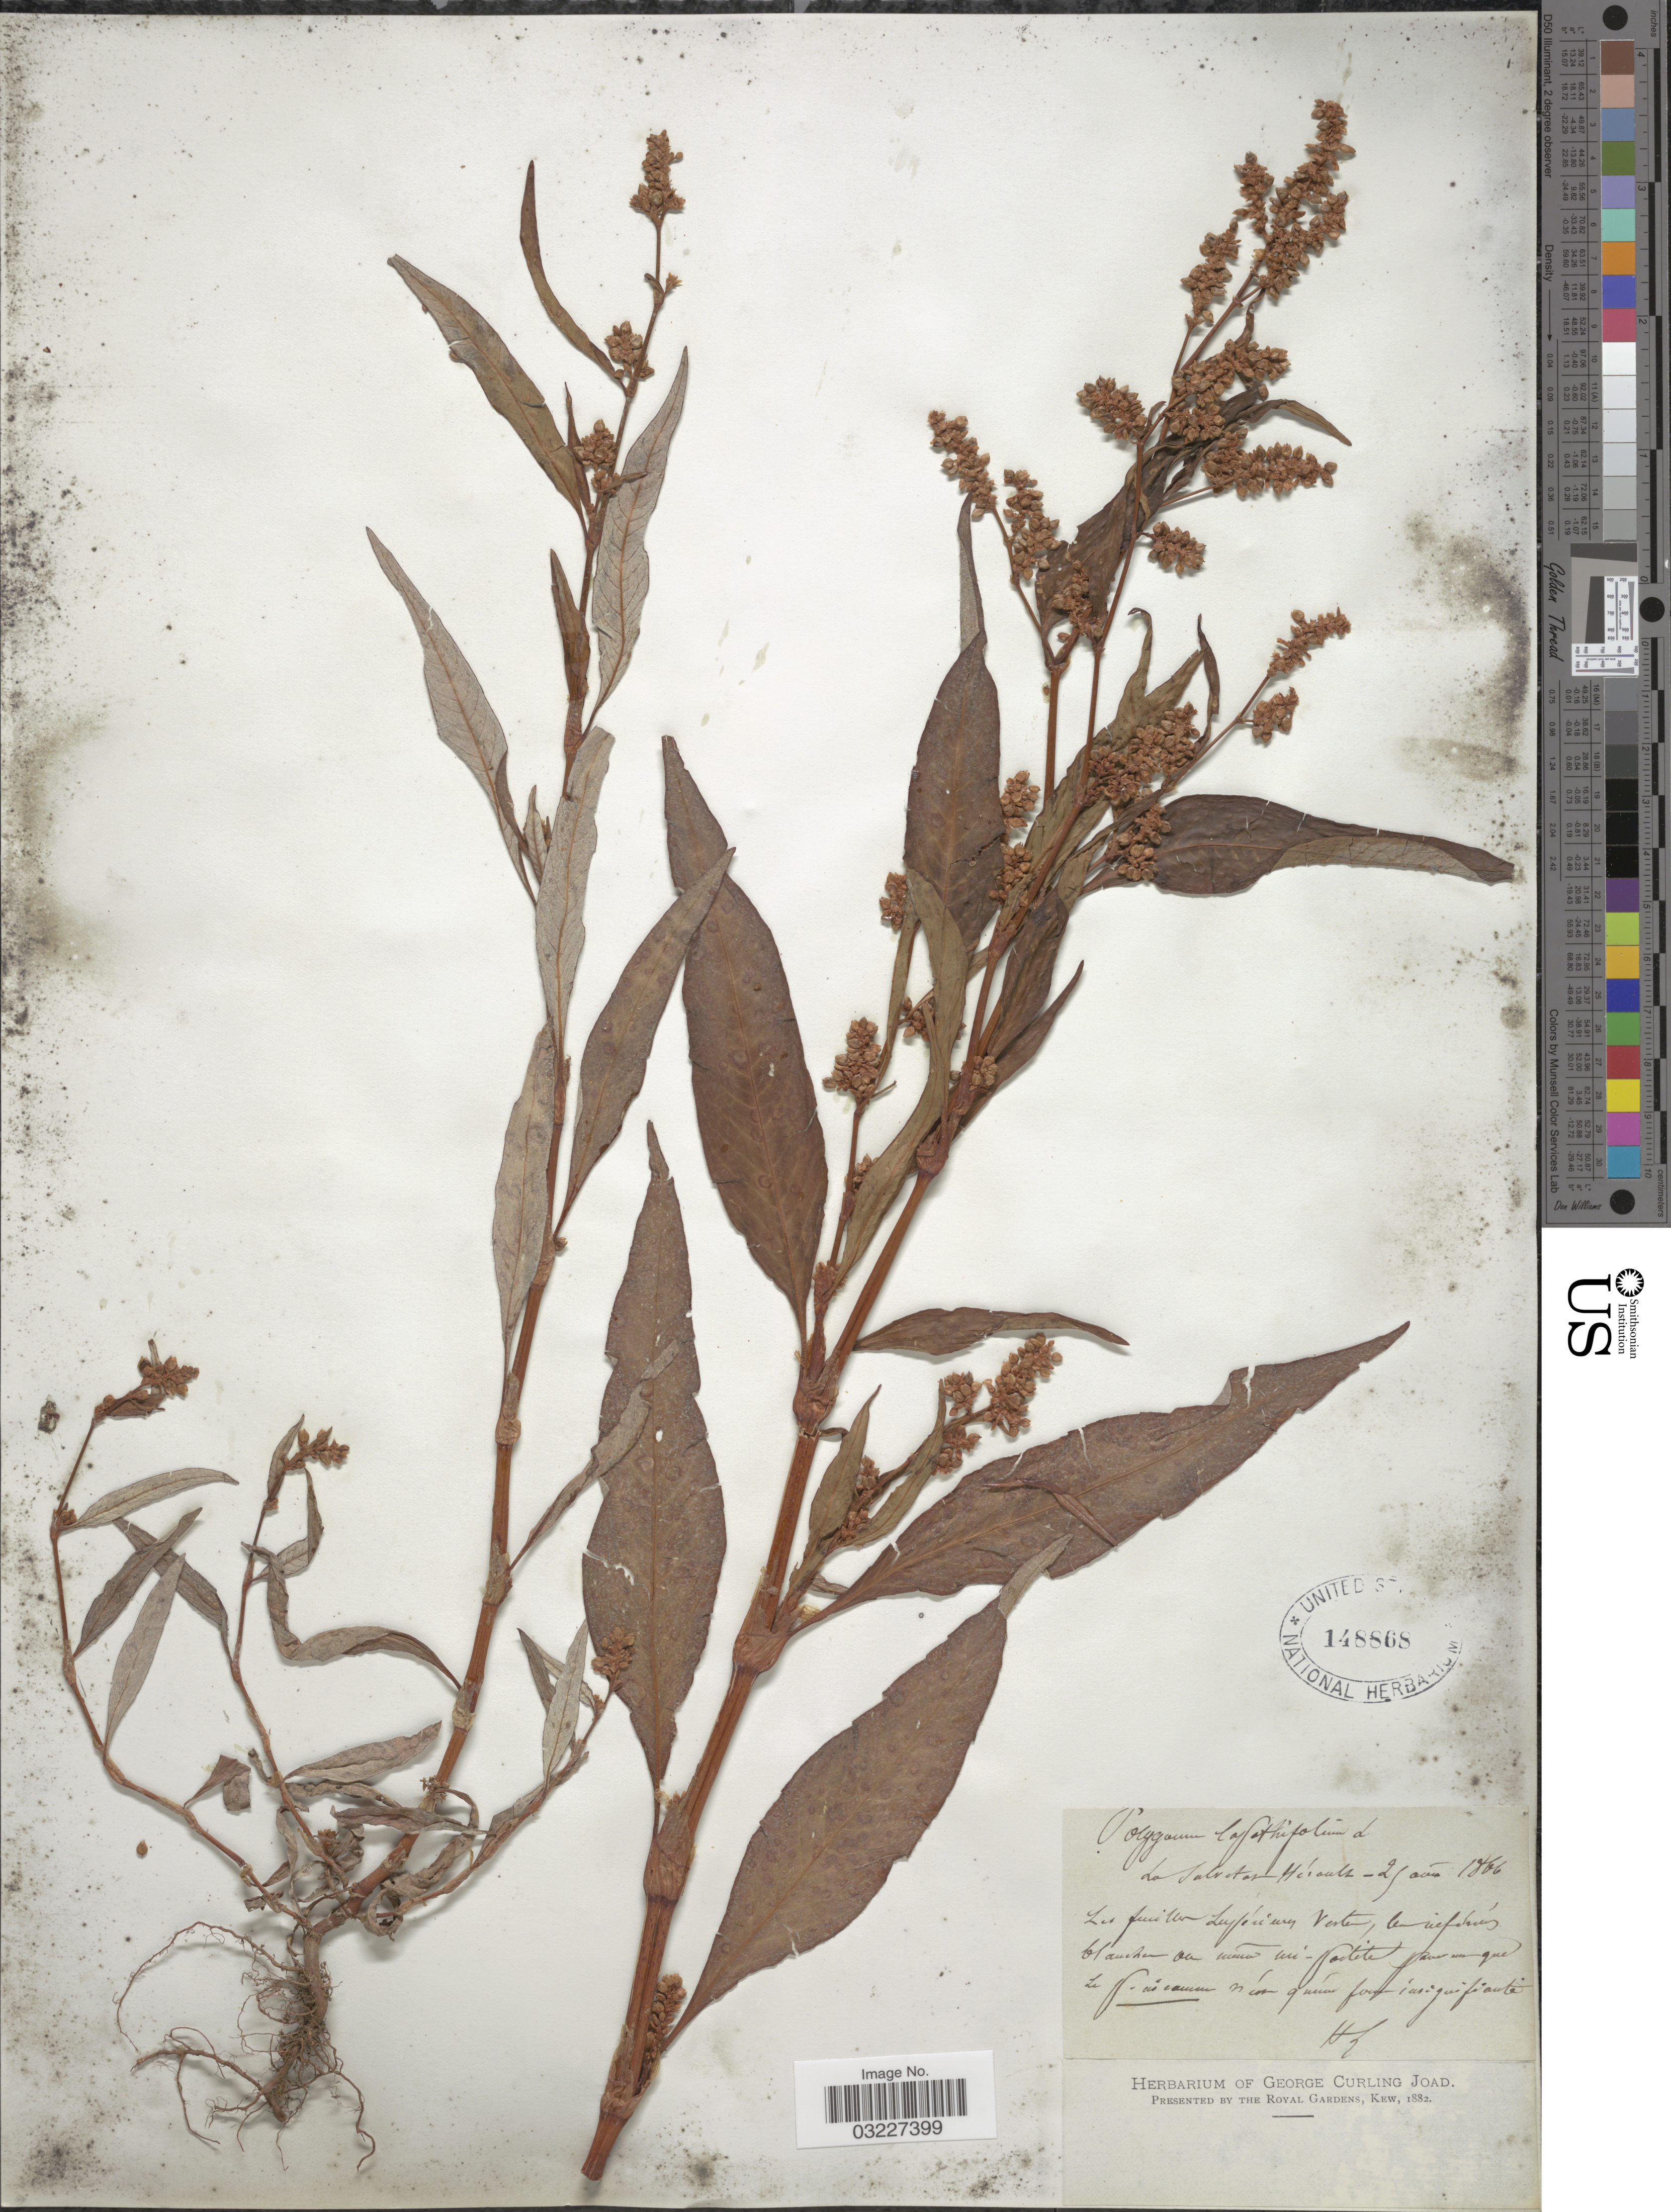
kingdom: Plantae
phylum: Tracheophyta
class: Magnoliopsida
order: Caryophyllales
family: Polygonaceae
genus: Polygonum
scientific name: Polygonum lapathifolium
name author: L.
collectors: ex herb. George Curling Joad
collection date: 1866-08-21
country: France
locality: La Salvetas, Hérault.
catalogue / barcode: US 148868